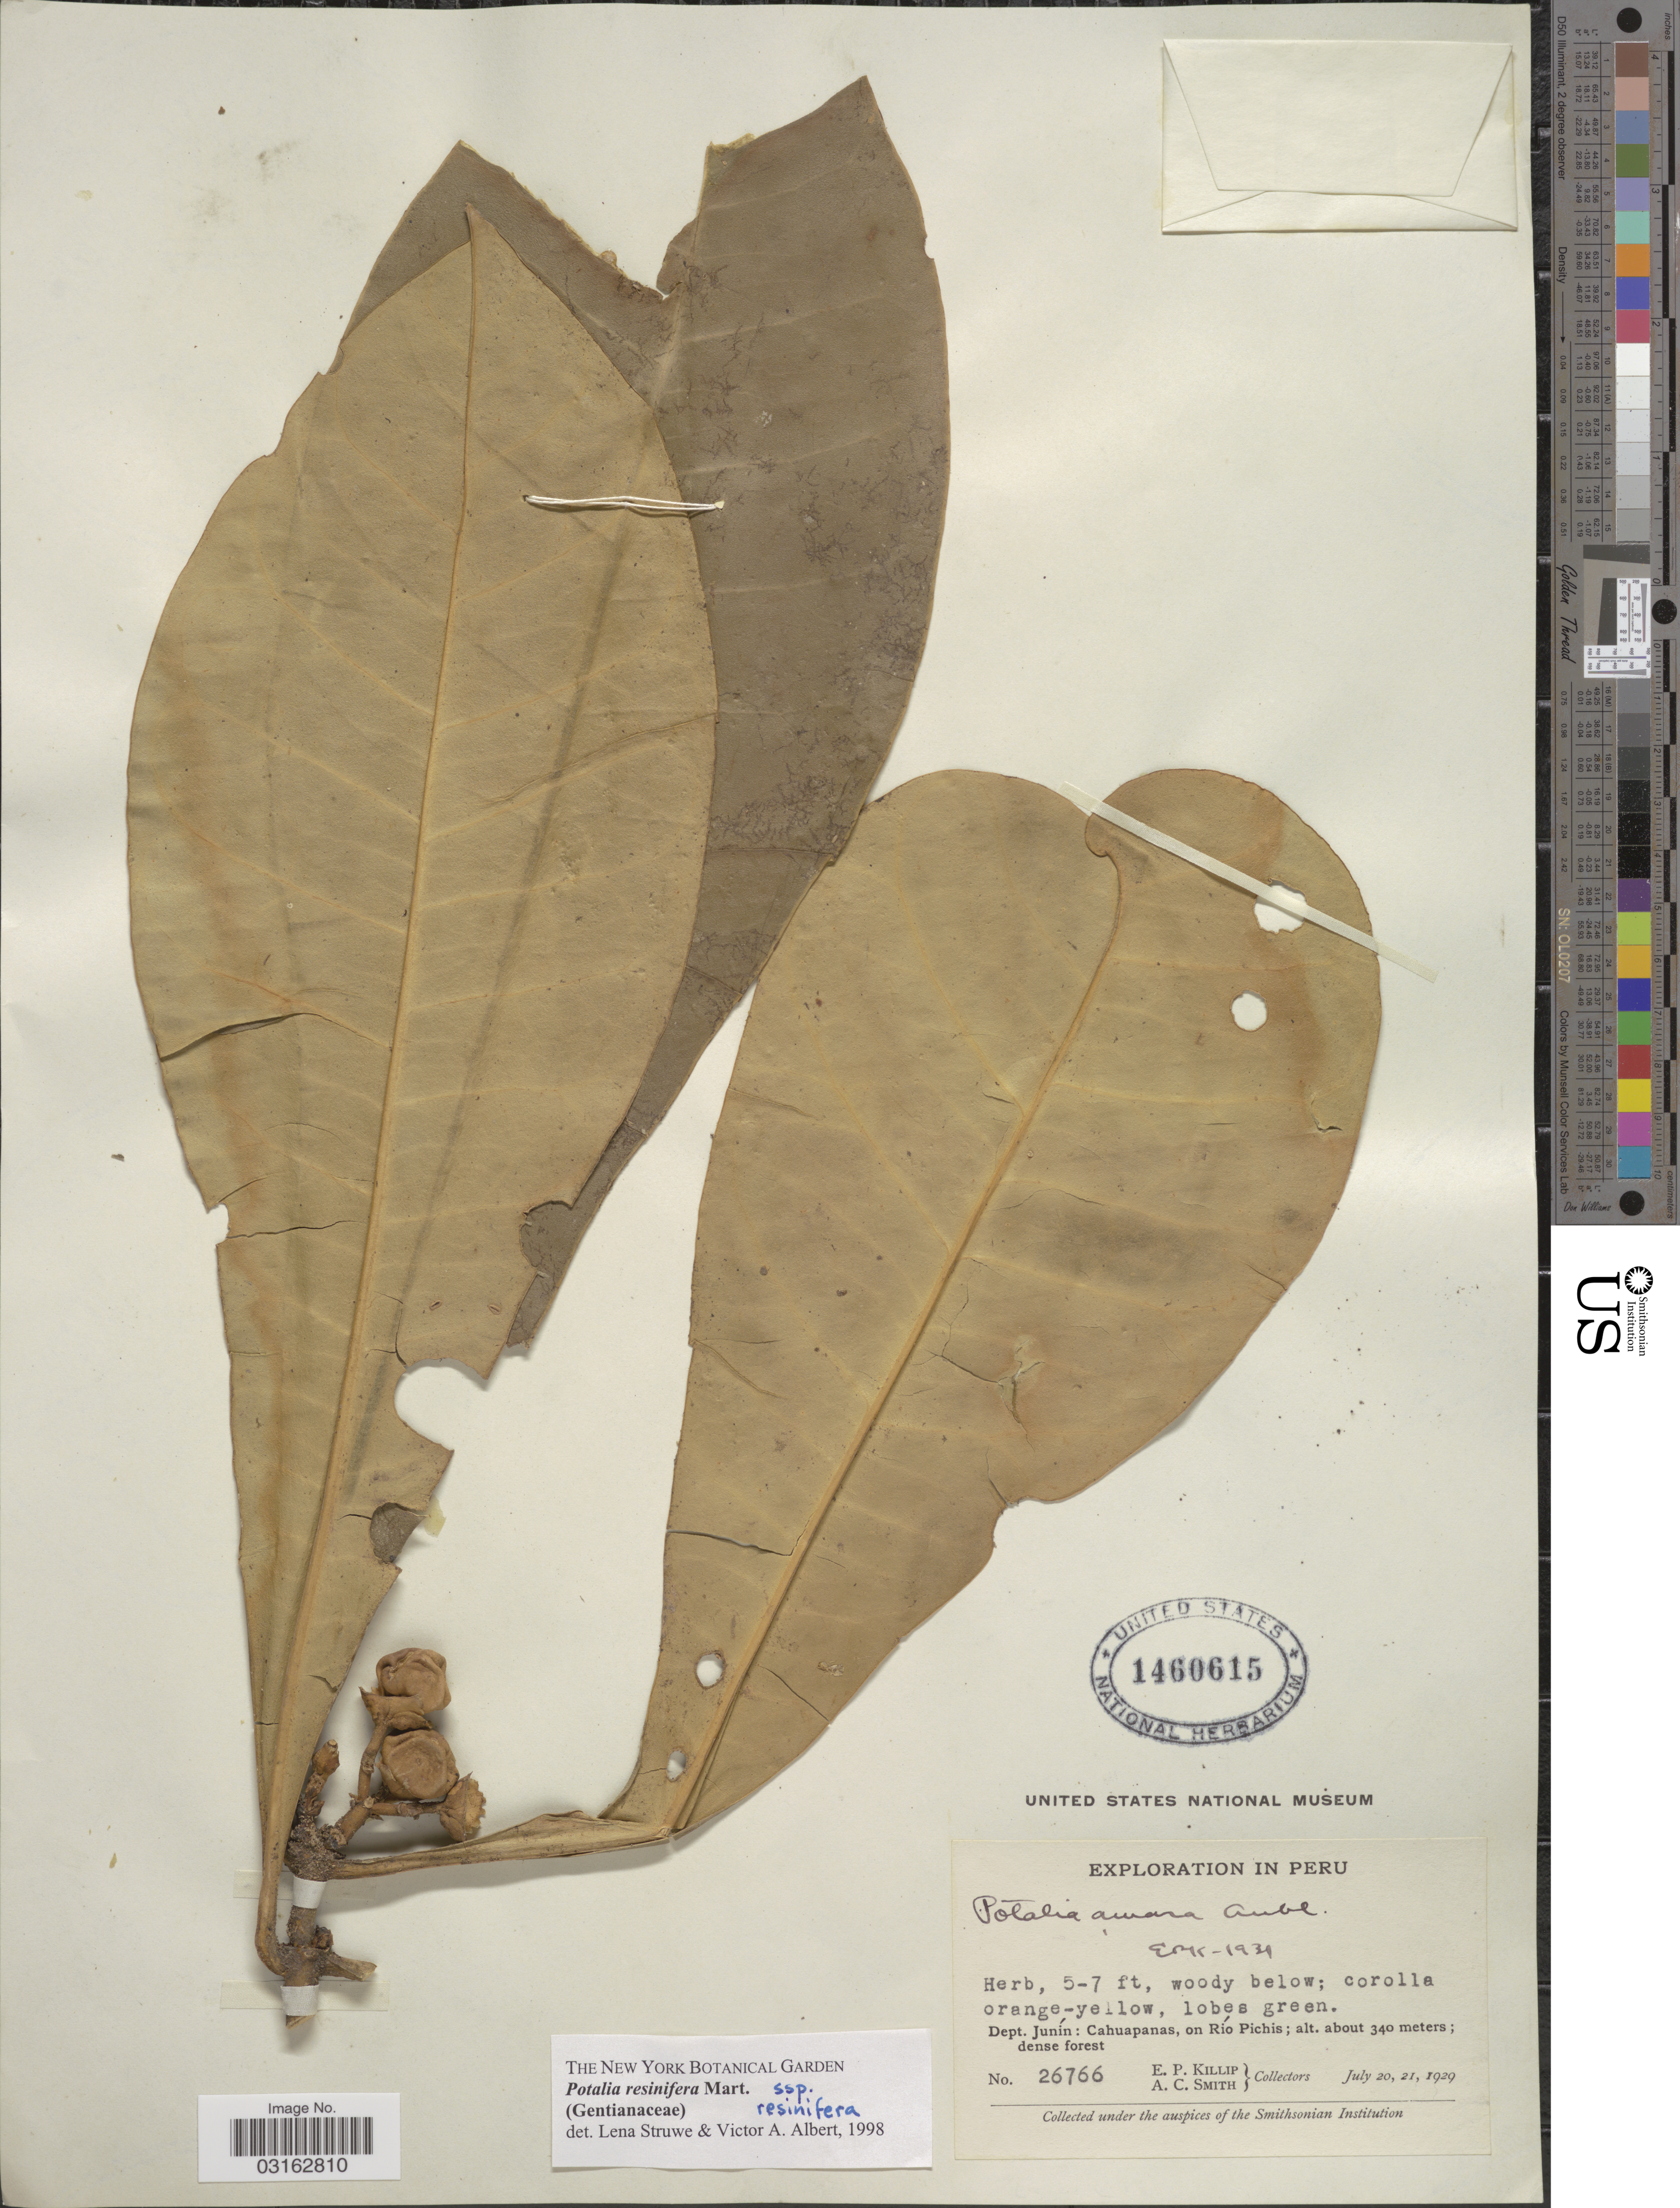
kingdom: Plantae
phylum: Tracheophyta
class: Magnoliopsida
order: Gentianales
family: Gentianaceae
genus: Potalia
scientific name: Potalia resinifera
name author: Mart.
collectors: E. P. Killip & A. C. Smith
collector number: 26766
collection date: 1929-07-20/1929-07-21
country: Peru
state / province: Junín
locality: Dept. Junín: Cahuapanas, on Río Pichis.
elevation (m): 340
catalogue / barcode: US 1460615